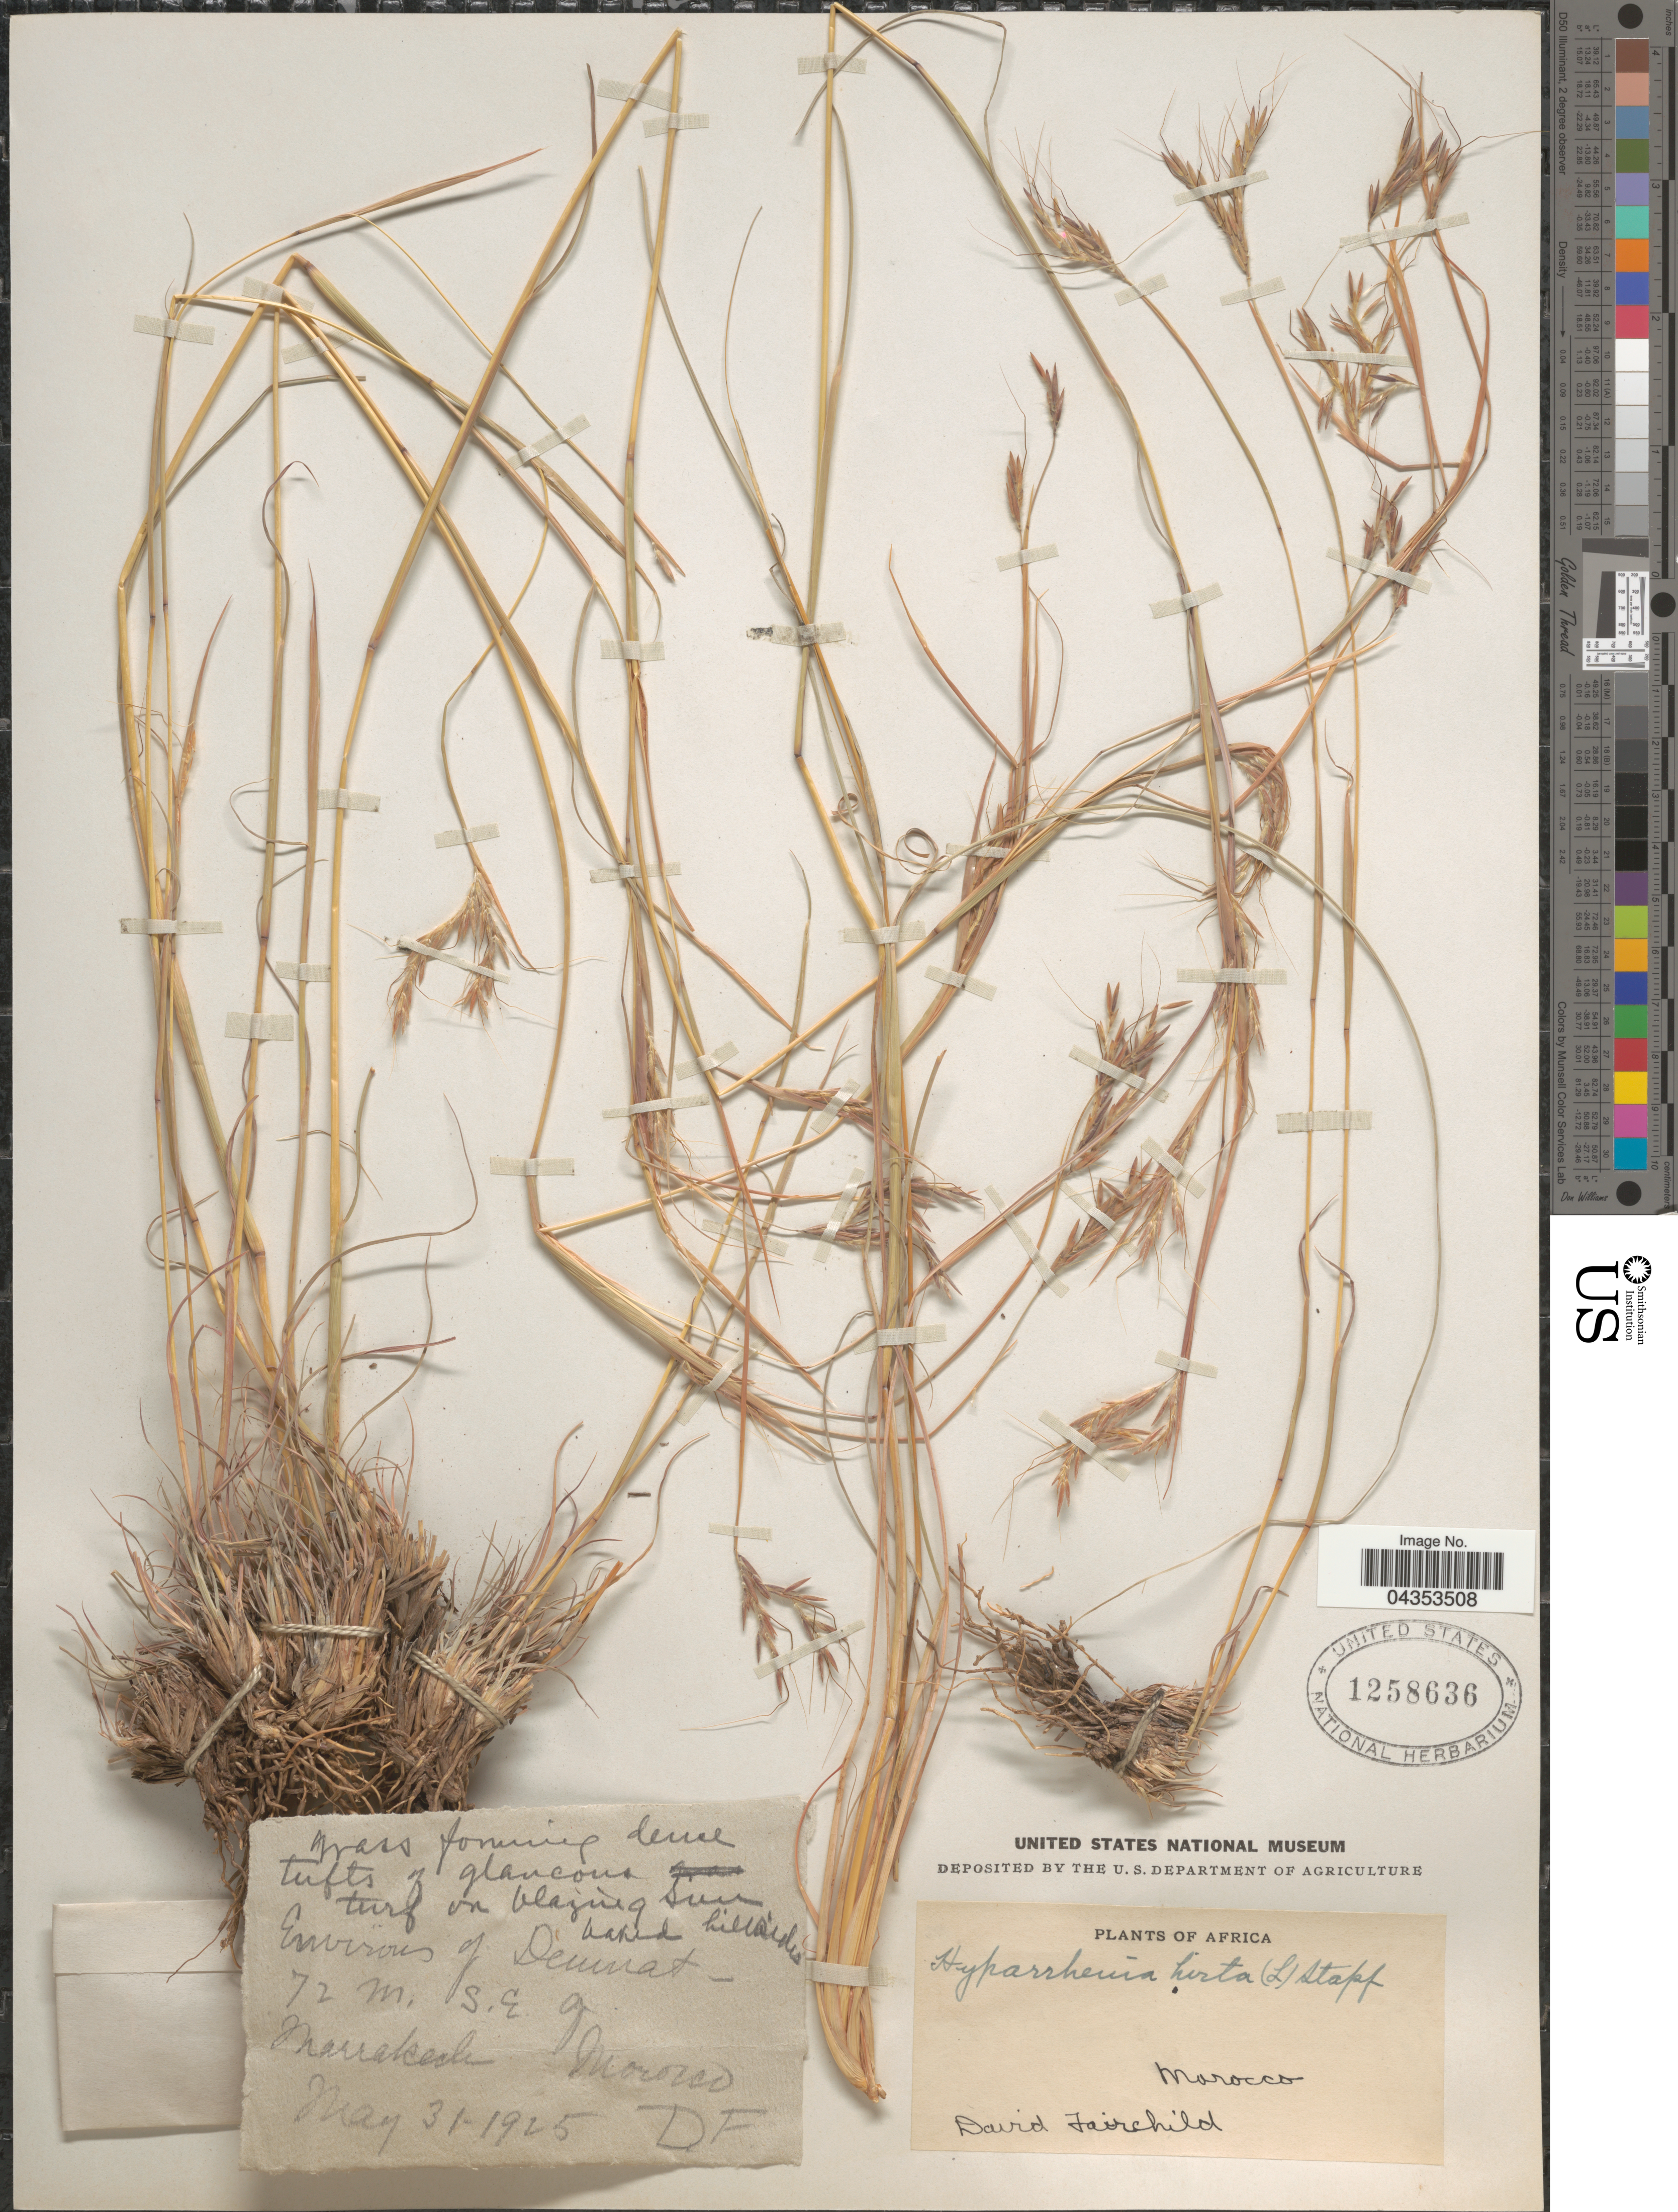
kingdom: Plantae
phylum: Tracheophyta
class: Liliopsida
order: Poales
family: Poaceae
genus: Hyparrhenia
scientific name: Hyparrhenia hirta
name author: (L.) Stapf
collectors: D. Fairchild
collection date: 1925-05-31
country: Morocco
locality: Environs of Demnat-72 m. S.E. of Marrakech.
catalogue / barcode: US 1258636